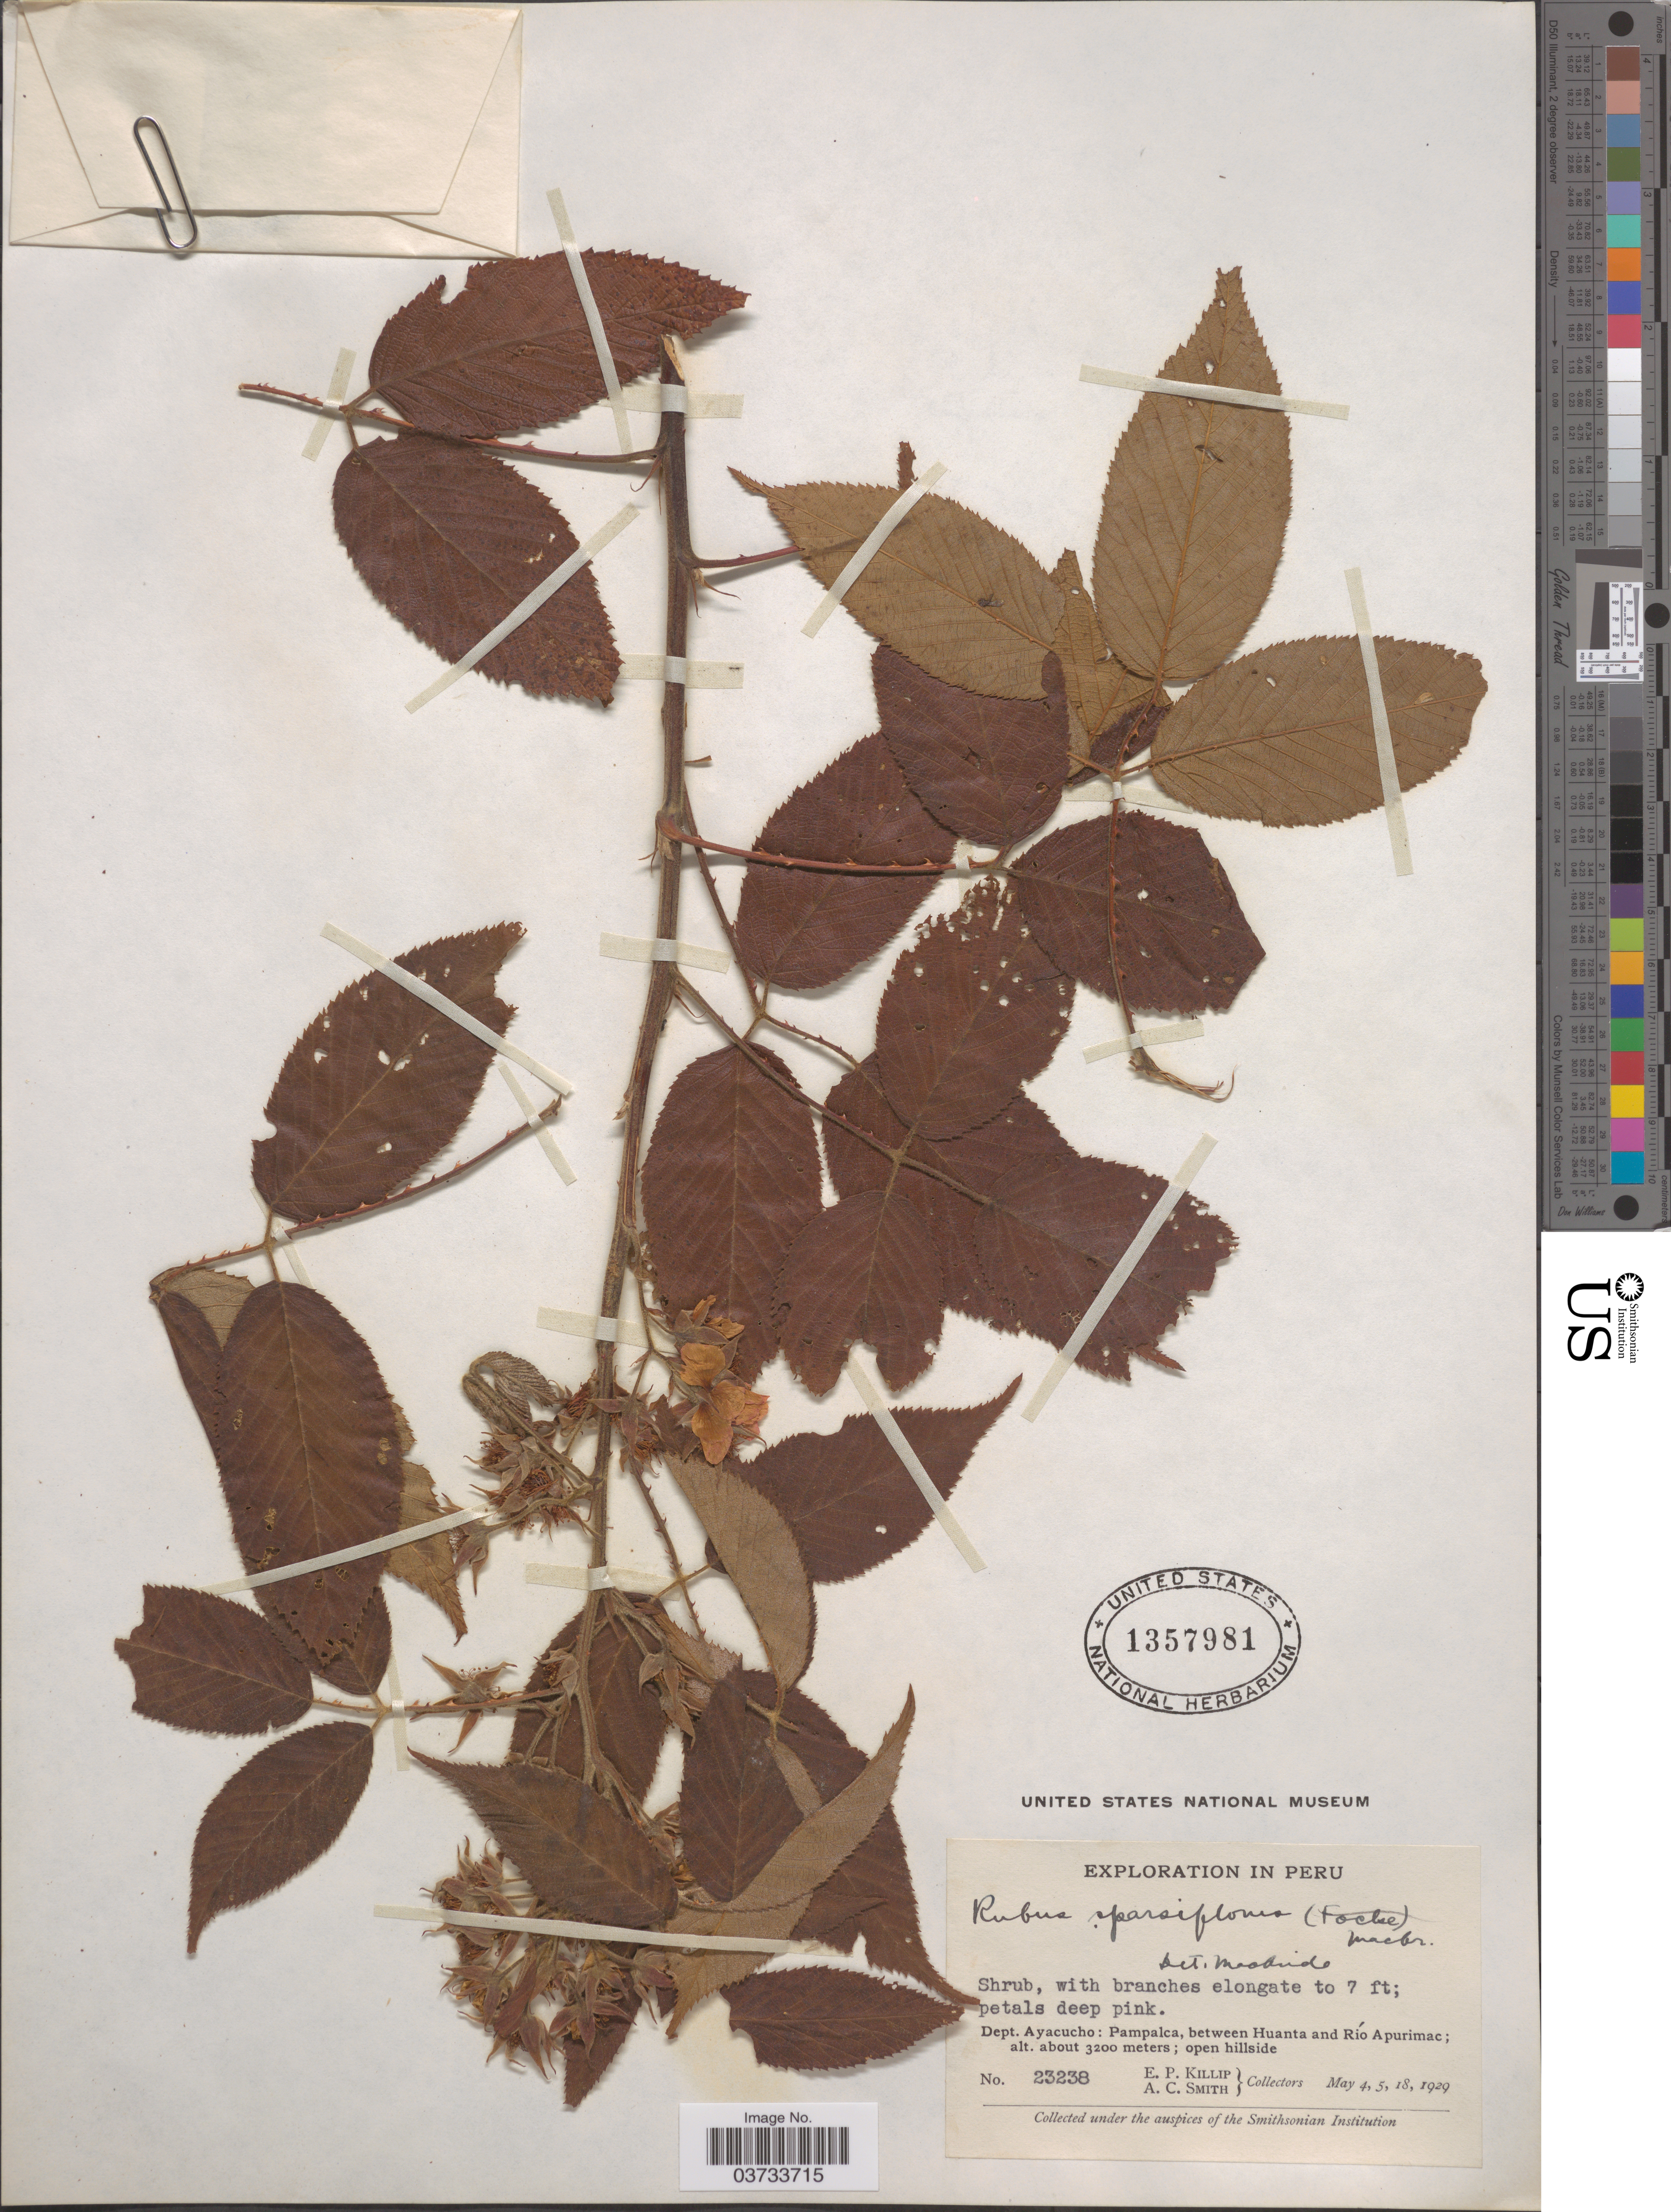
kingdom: Plantae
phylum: Tracheophyta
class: Magnoliopsida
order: Rosales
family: Rosaceae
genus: Rubus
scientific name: Rubus sparsiflorus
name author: J.F. Macbr.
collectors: E. P. Killip & A. C. Smith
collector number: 23238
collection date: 1929-05-04/1929-05-18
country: Peru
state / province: Ayacucho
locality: Dept. Ayacucho: Pampalca, between Huanta and Río Apurimac.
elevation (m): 3200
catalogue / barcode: US 1357981